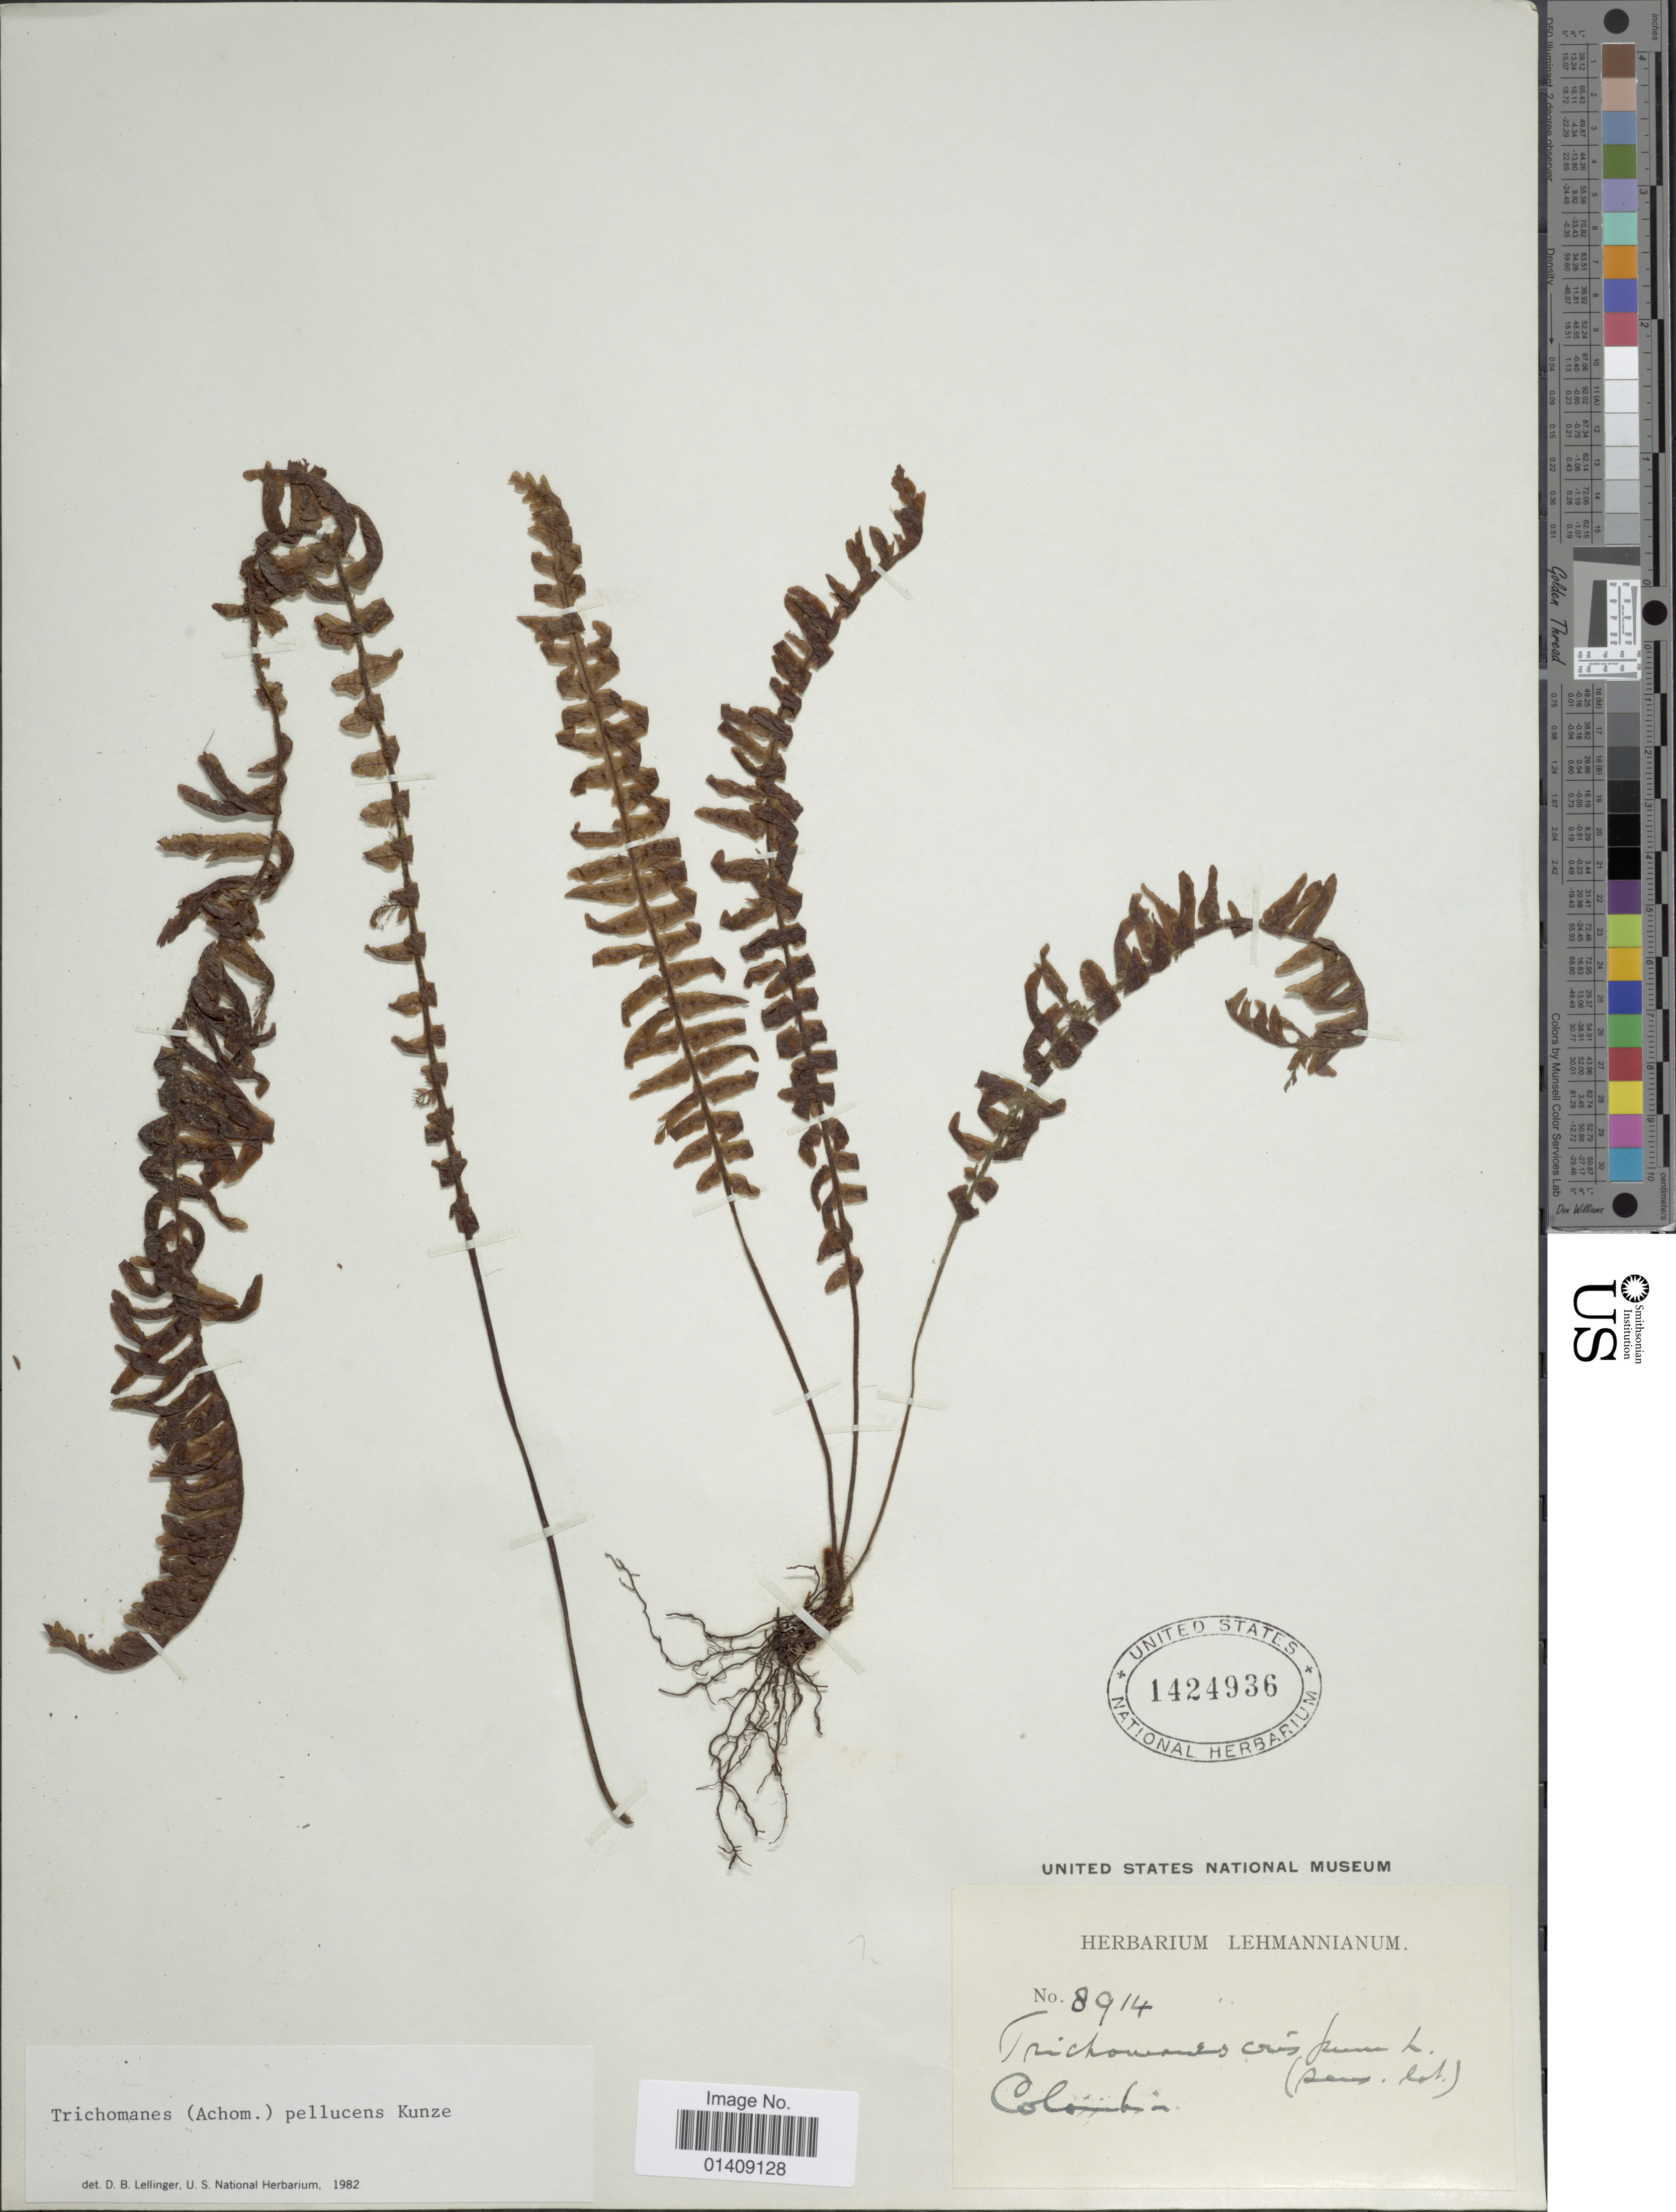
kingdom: Plantae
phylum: Tracheophyta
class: Polypodiopsida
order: Hymenophyllales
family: Hymenophyllaceae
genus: Trichomanes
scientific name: Trichomanes pellucens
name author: Kunze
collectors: ex herb. Lehmannianum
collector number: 8914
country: Colombia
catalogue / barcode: US 1424936